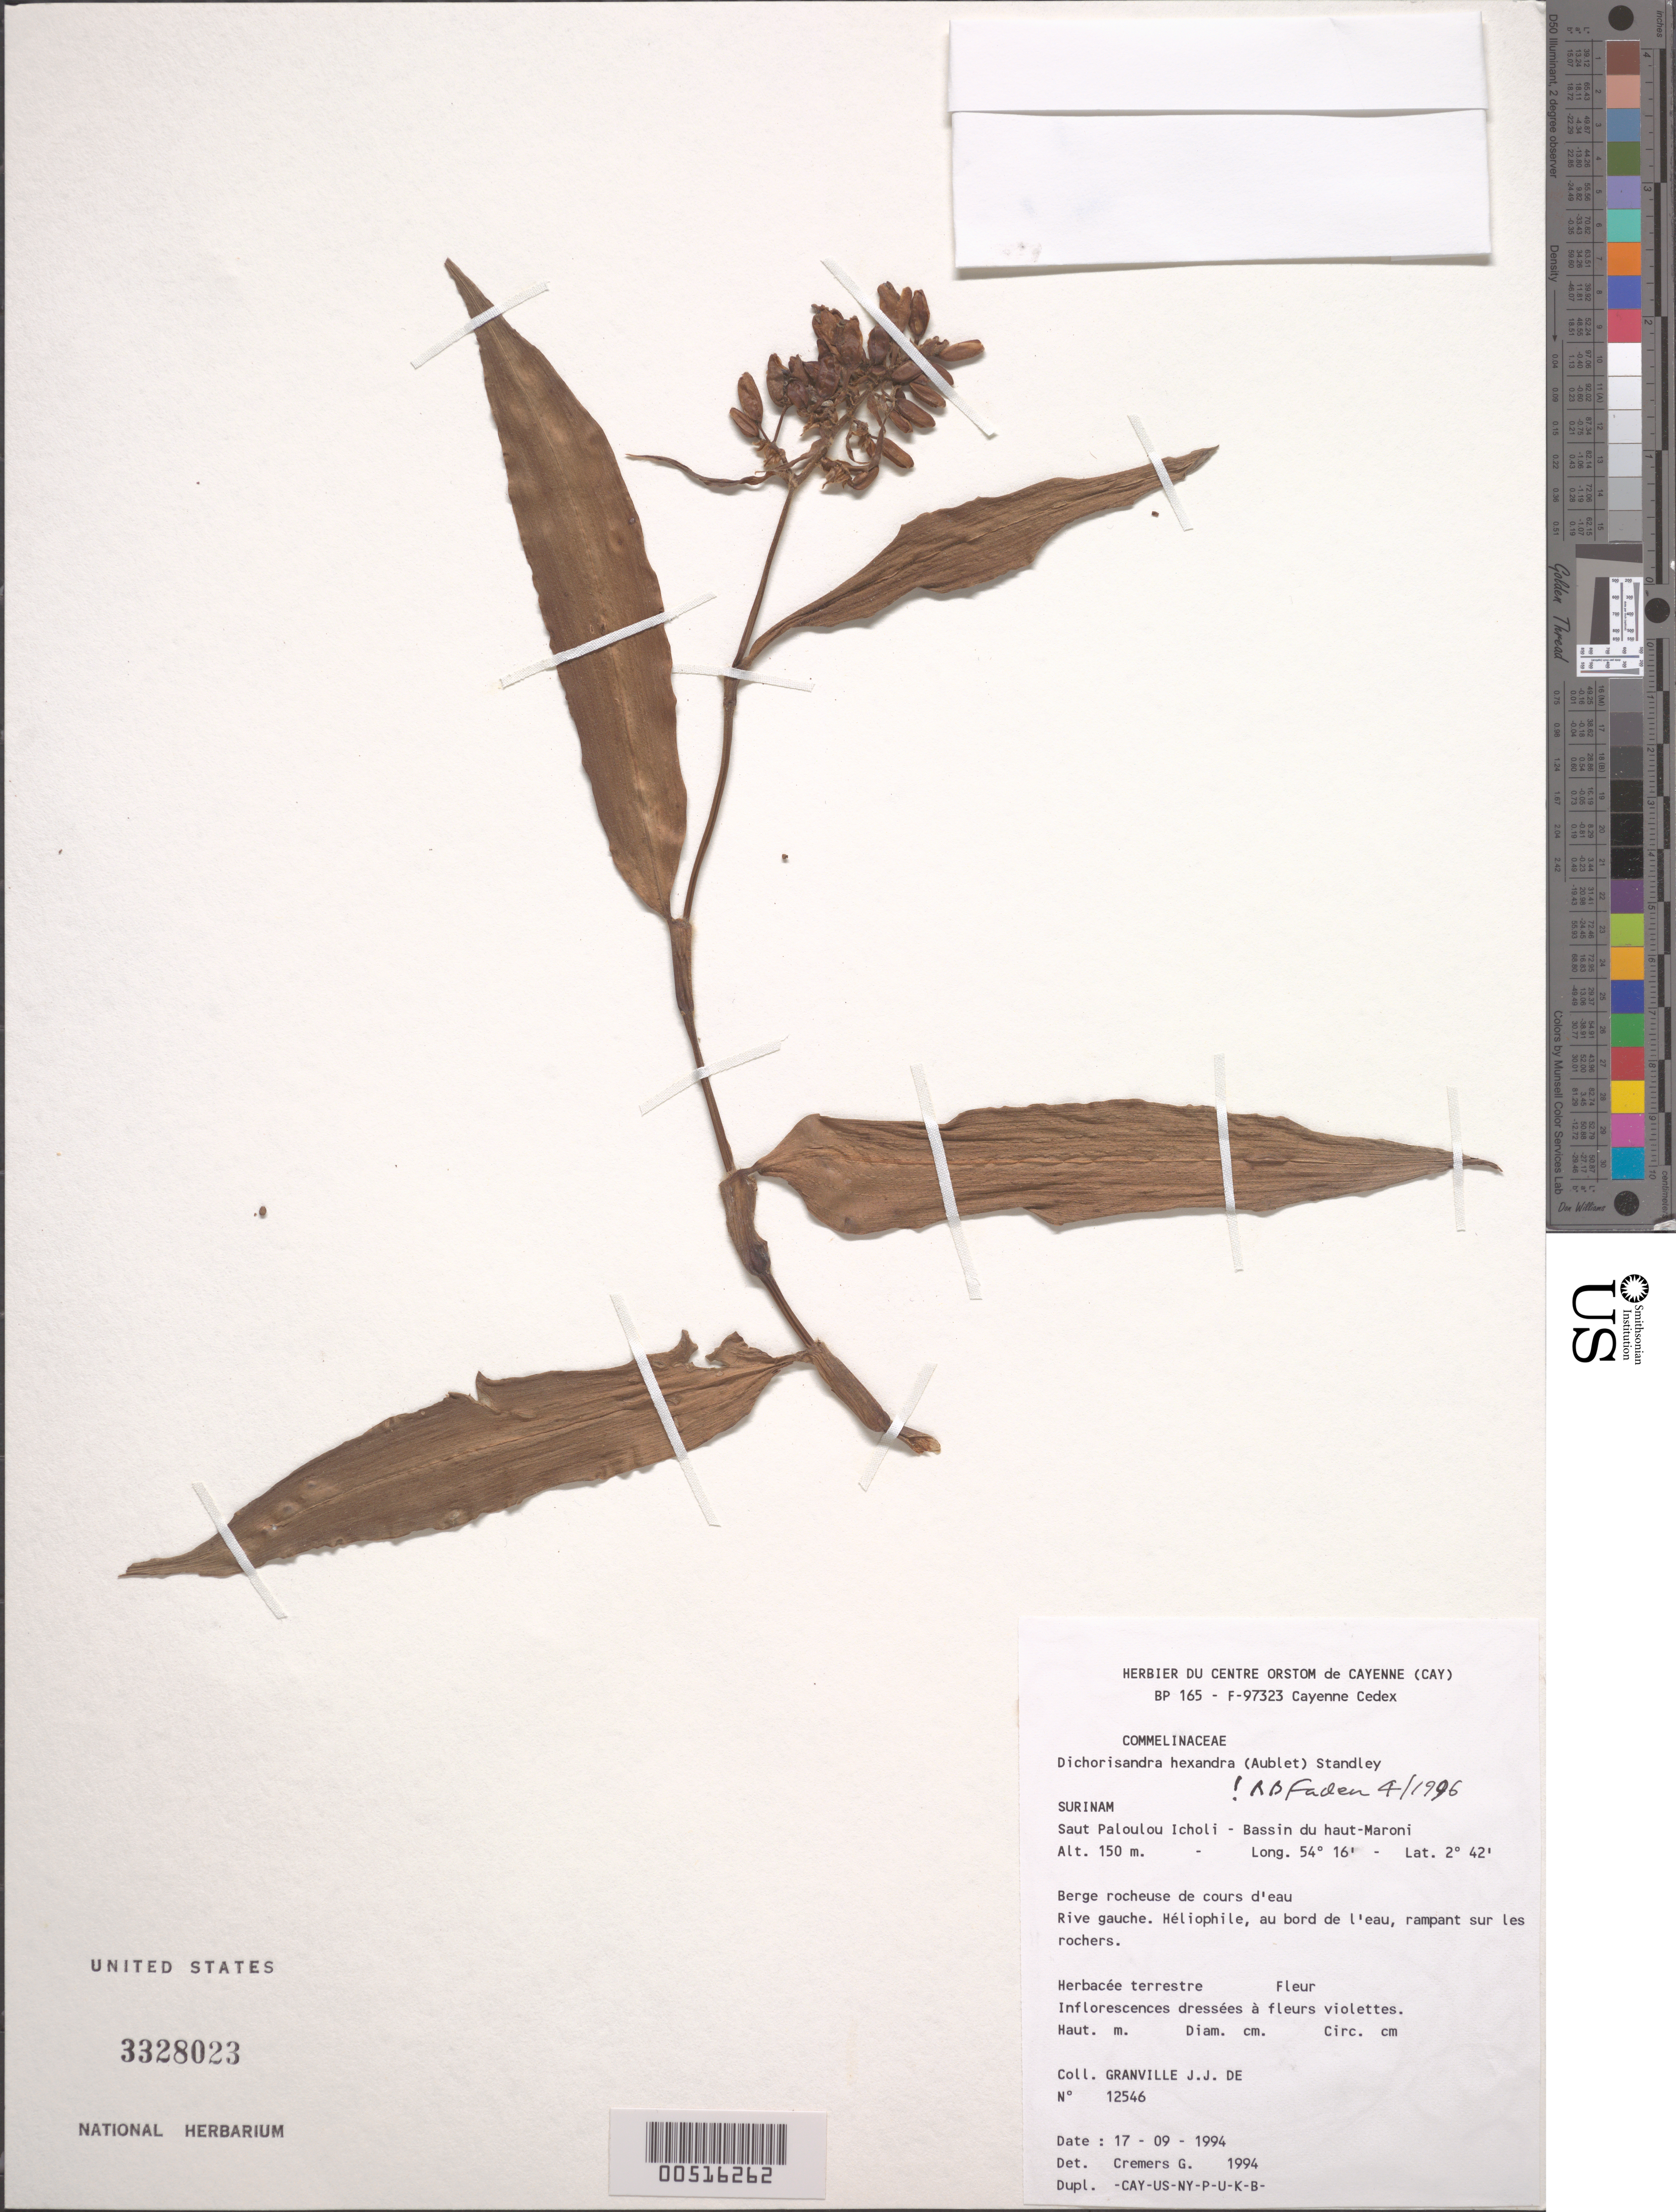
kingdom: Plantae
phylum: Tracheophyta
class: Liliopsida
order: Commelinales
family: Commelinaceae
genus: Dichorisandra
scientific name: Dichorisandra hexandra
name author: (Aubl.) Standl.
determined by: Faden, Robert B., (US), Smithsonian Institution - National Museum of Natural History (UNITED STATES)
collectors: J.-J. de Granville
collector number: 12546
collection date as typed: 17 Sep 1994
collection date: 1994-09-17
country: Suriname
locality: Saut paloulou icholi - bassin du haut-maroni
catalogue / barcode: US 3328023